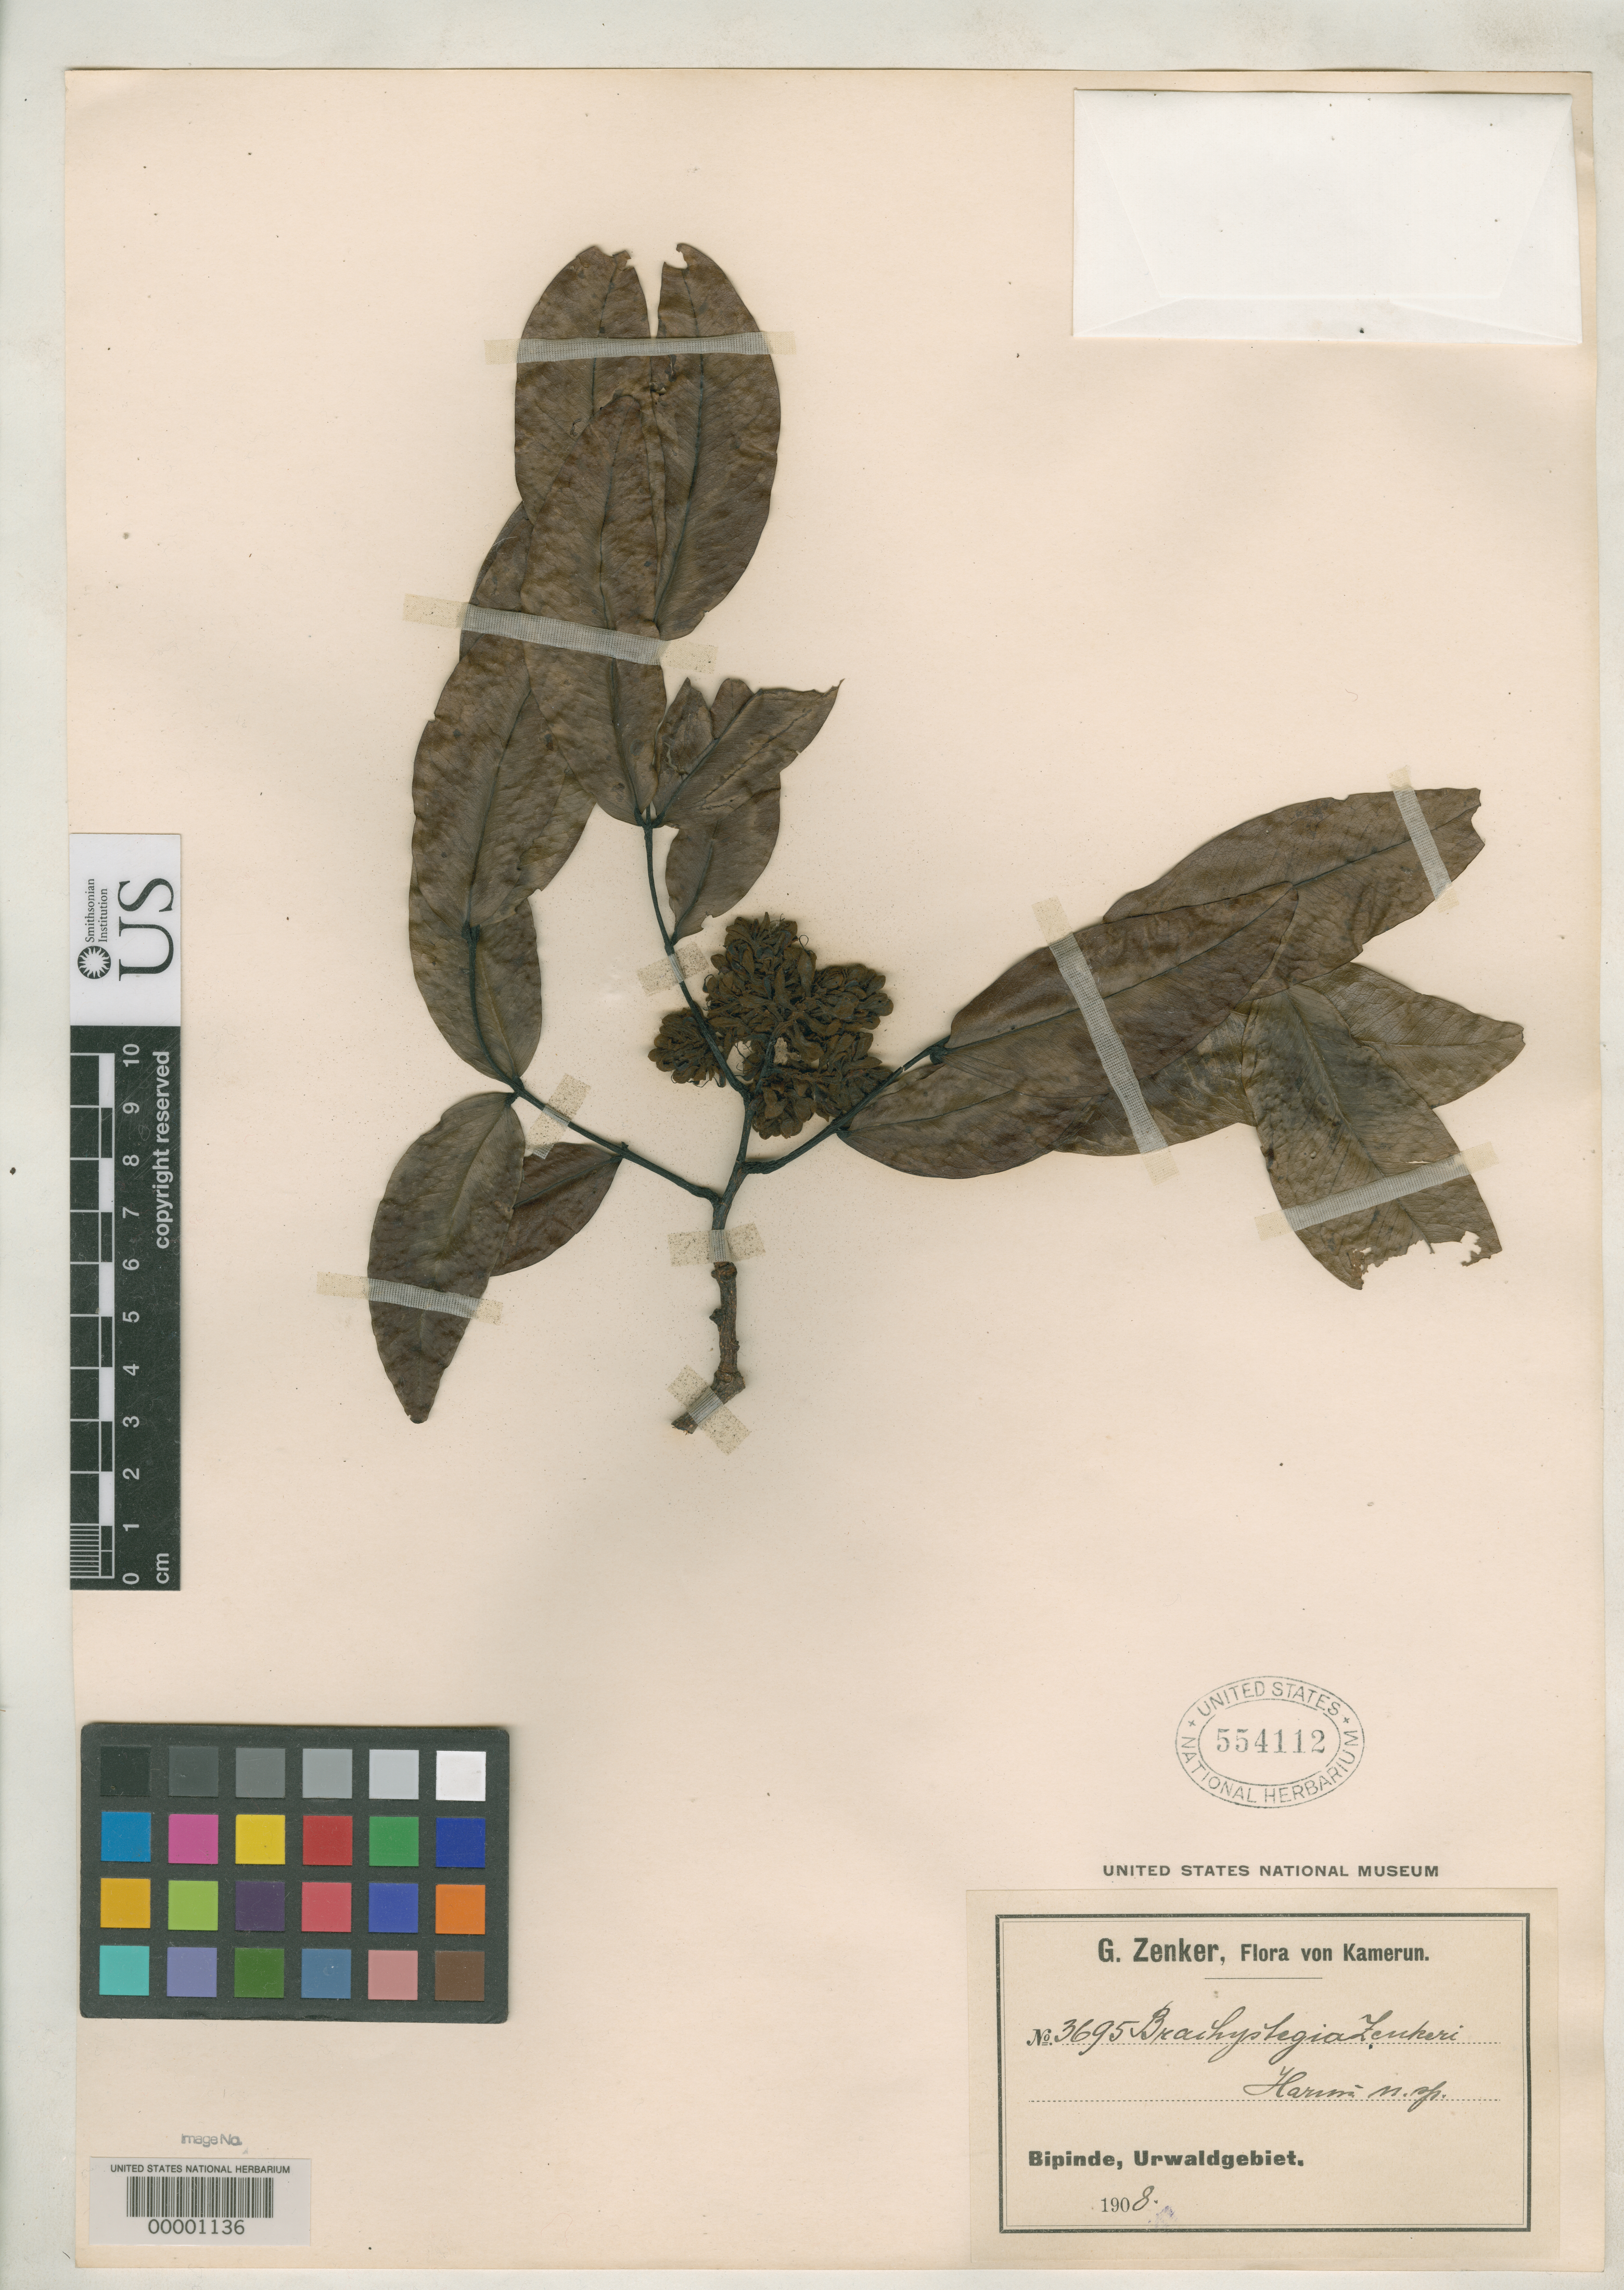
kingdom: Plantae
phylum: Tracheophyta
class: Magnoliopsida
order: Fabales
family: Fabaceae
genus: Brachystegia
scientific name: Brachystegia zenkeri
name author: Harms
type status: Isotype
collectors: G. A. Zenker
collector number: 3695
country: Cameroon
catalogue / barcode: US 554112